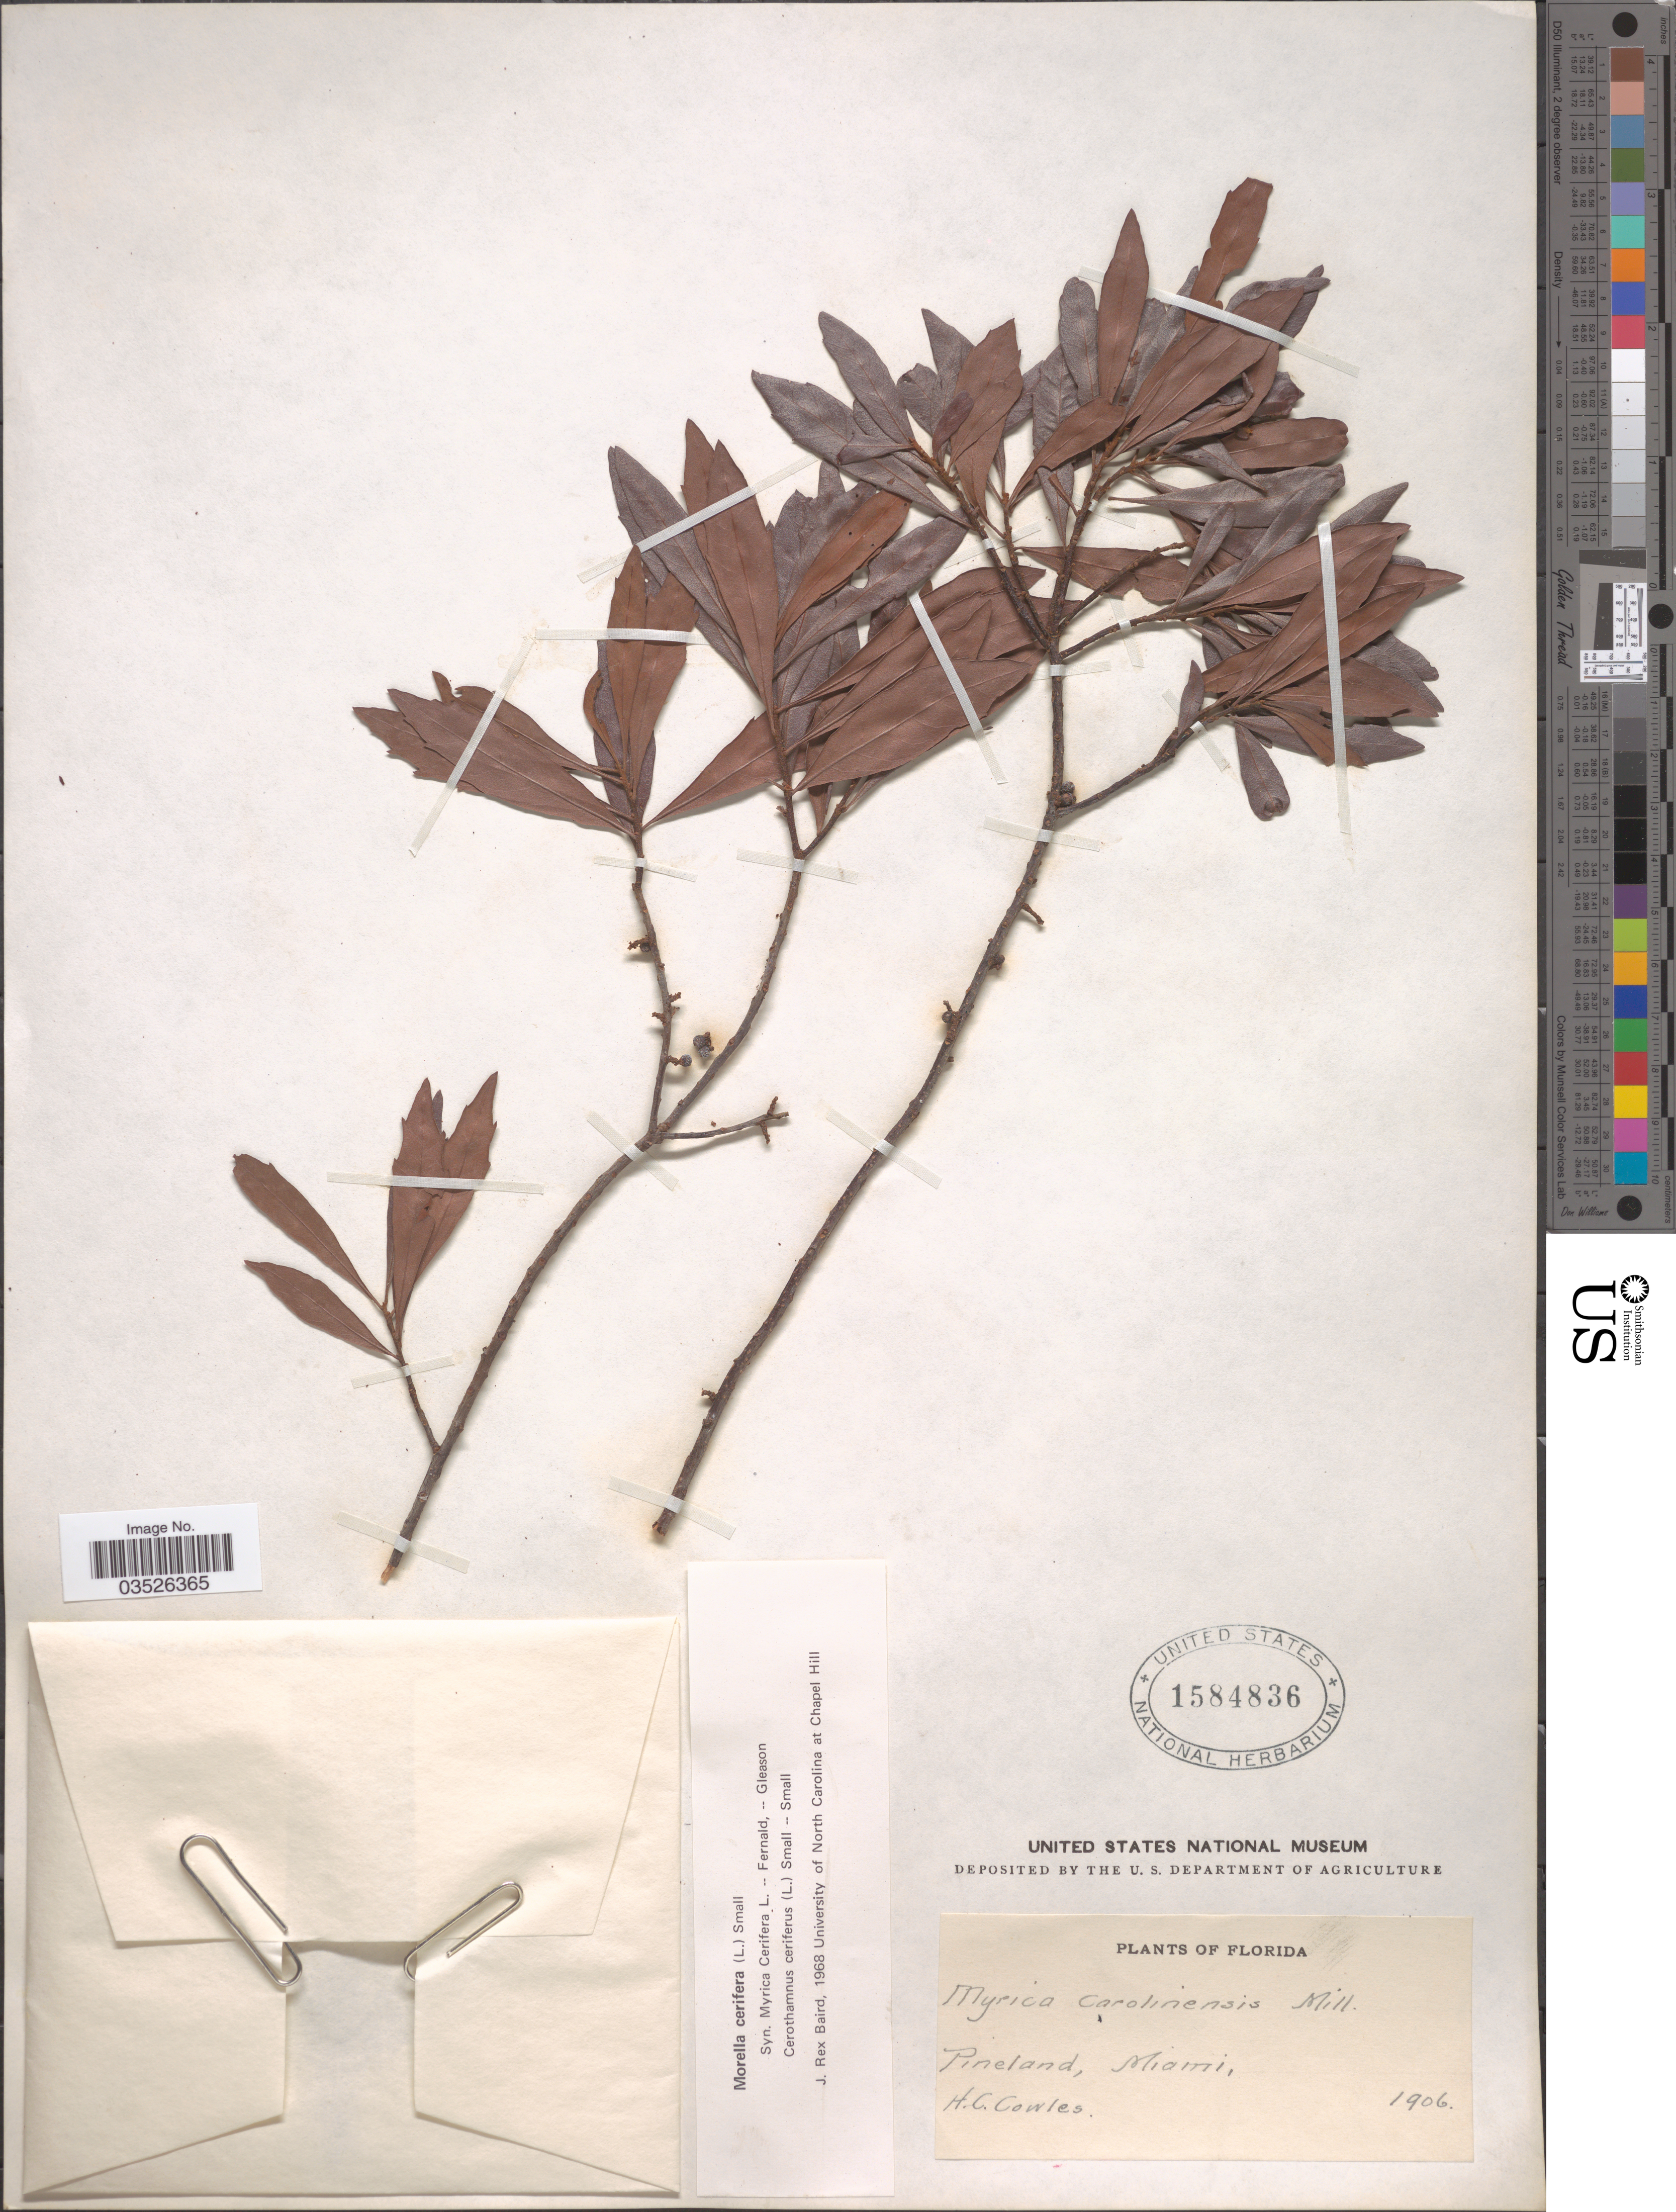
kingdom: Plantae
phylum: Tracheophyta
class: Magnoliopsida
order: Fagales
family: Myricaceae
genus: Morella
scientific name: Morella cerifera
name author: (L.) Small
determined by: Baird, James Rex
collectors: H. Cowles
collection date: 1906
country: United States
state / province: Florida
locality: Pineland, Miami.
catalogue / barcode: US 1584836